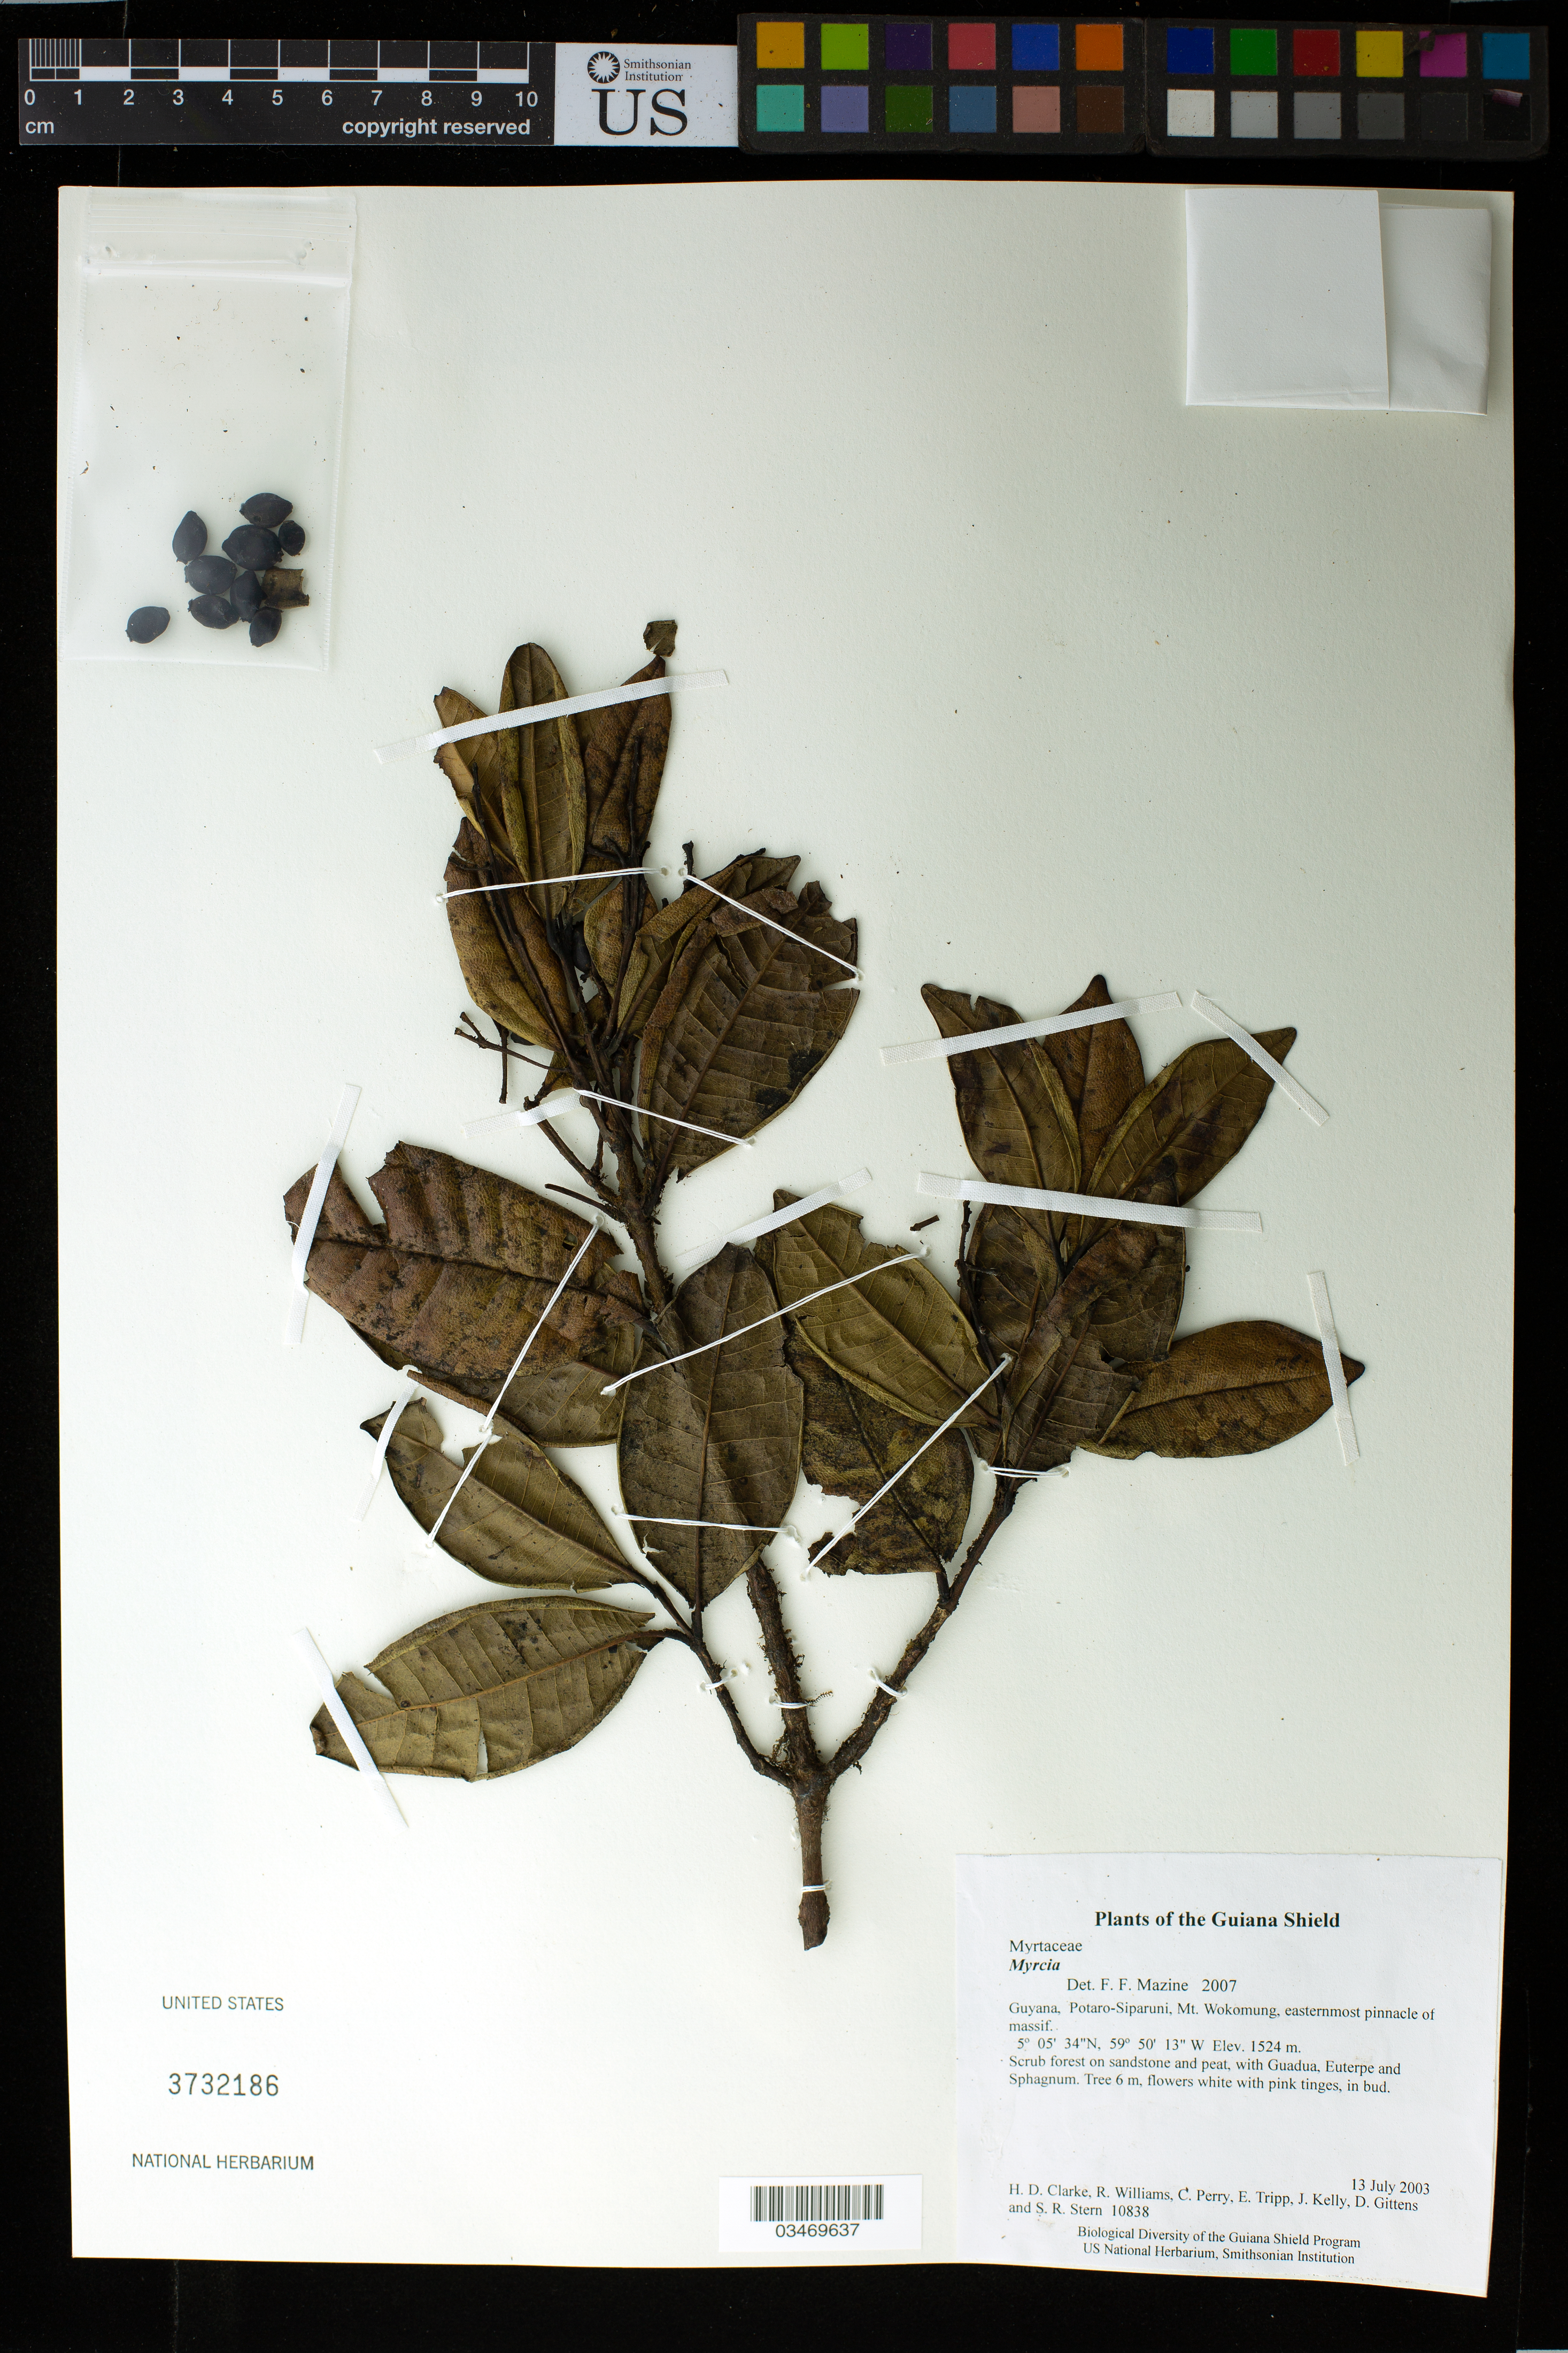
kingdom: Plantae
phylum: Tracheophyta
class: Magnoliopsida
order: Myrtales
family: Myrtaceae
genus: Myrcia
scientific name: Myrcia sp.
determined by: Mazine, Fiorella F.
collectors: H. D. Clarke, R. Williams, C. Perry, E. Tripp, J. Kelly, D. Gittens & S. R. Stern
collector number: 10838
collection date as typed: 13 July 2003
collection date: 2003-07-13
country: Guyana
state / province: Potaro-Siparuni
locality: Mt. Wokomung, easternmost pinnacle of massif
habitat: Scrub forest on sandstone and peat, with Guadua, Euterpe and Sphagnum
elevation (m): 1524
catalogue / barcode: US 3732186